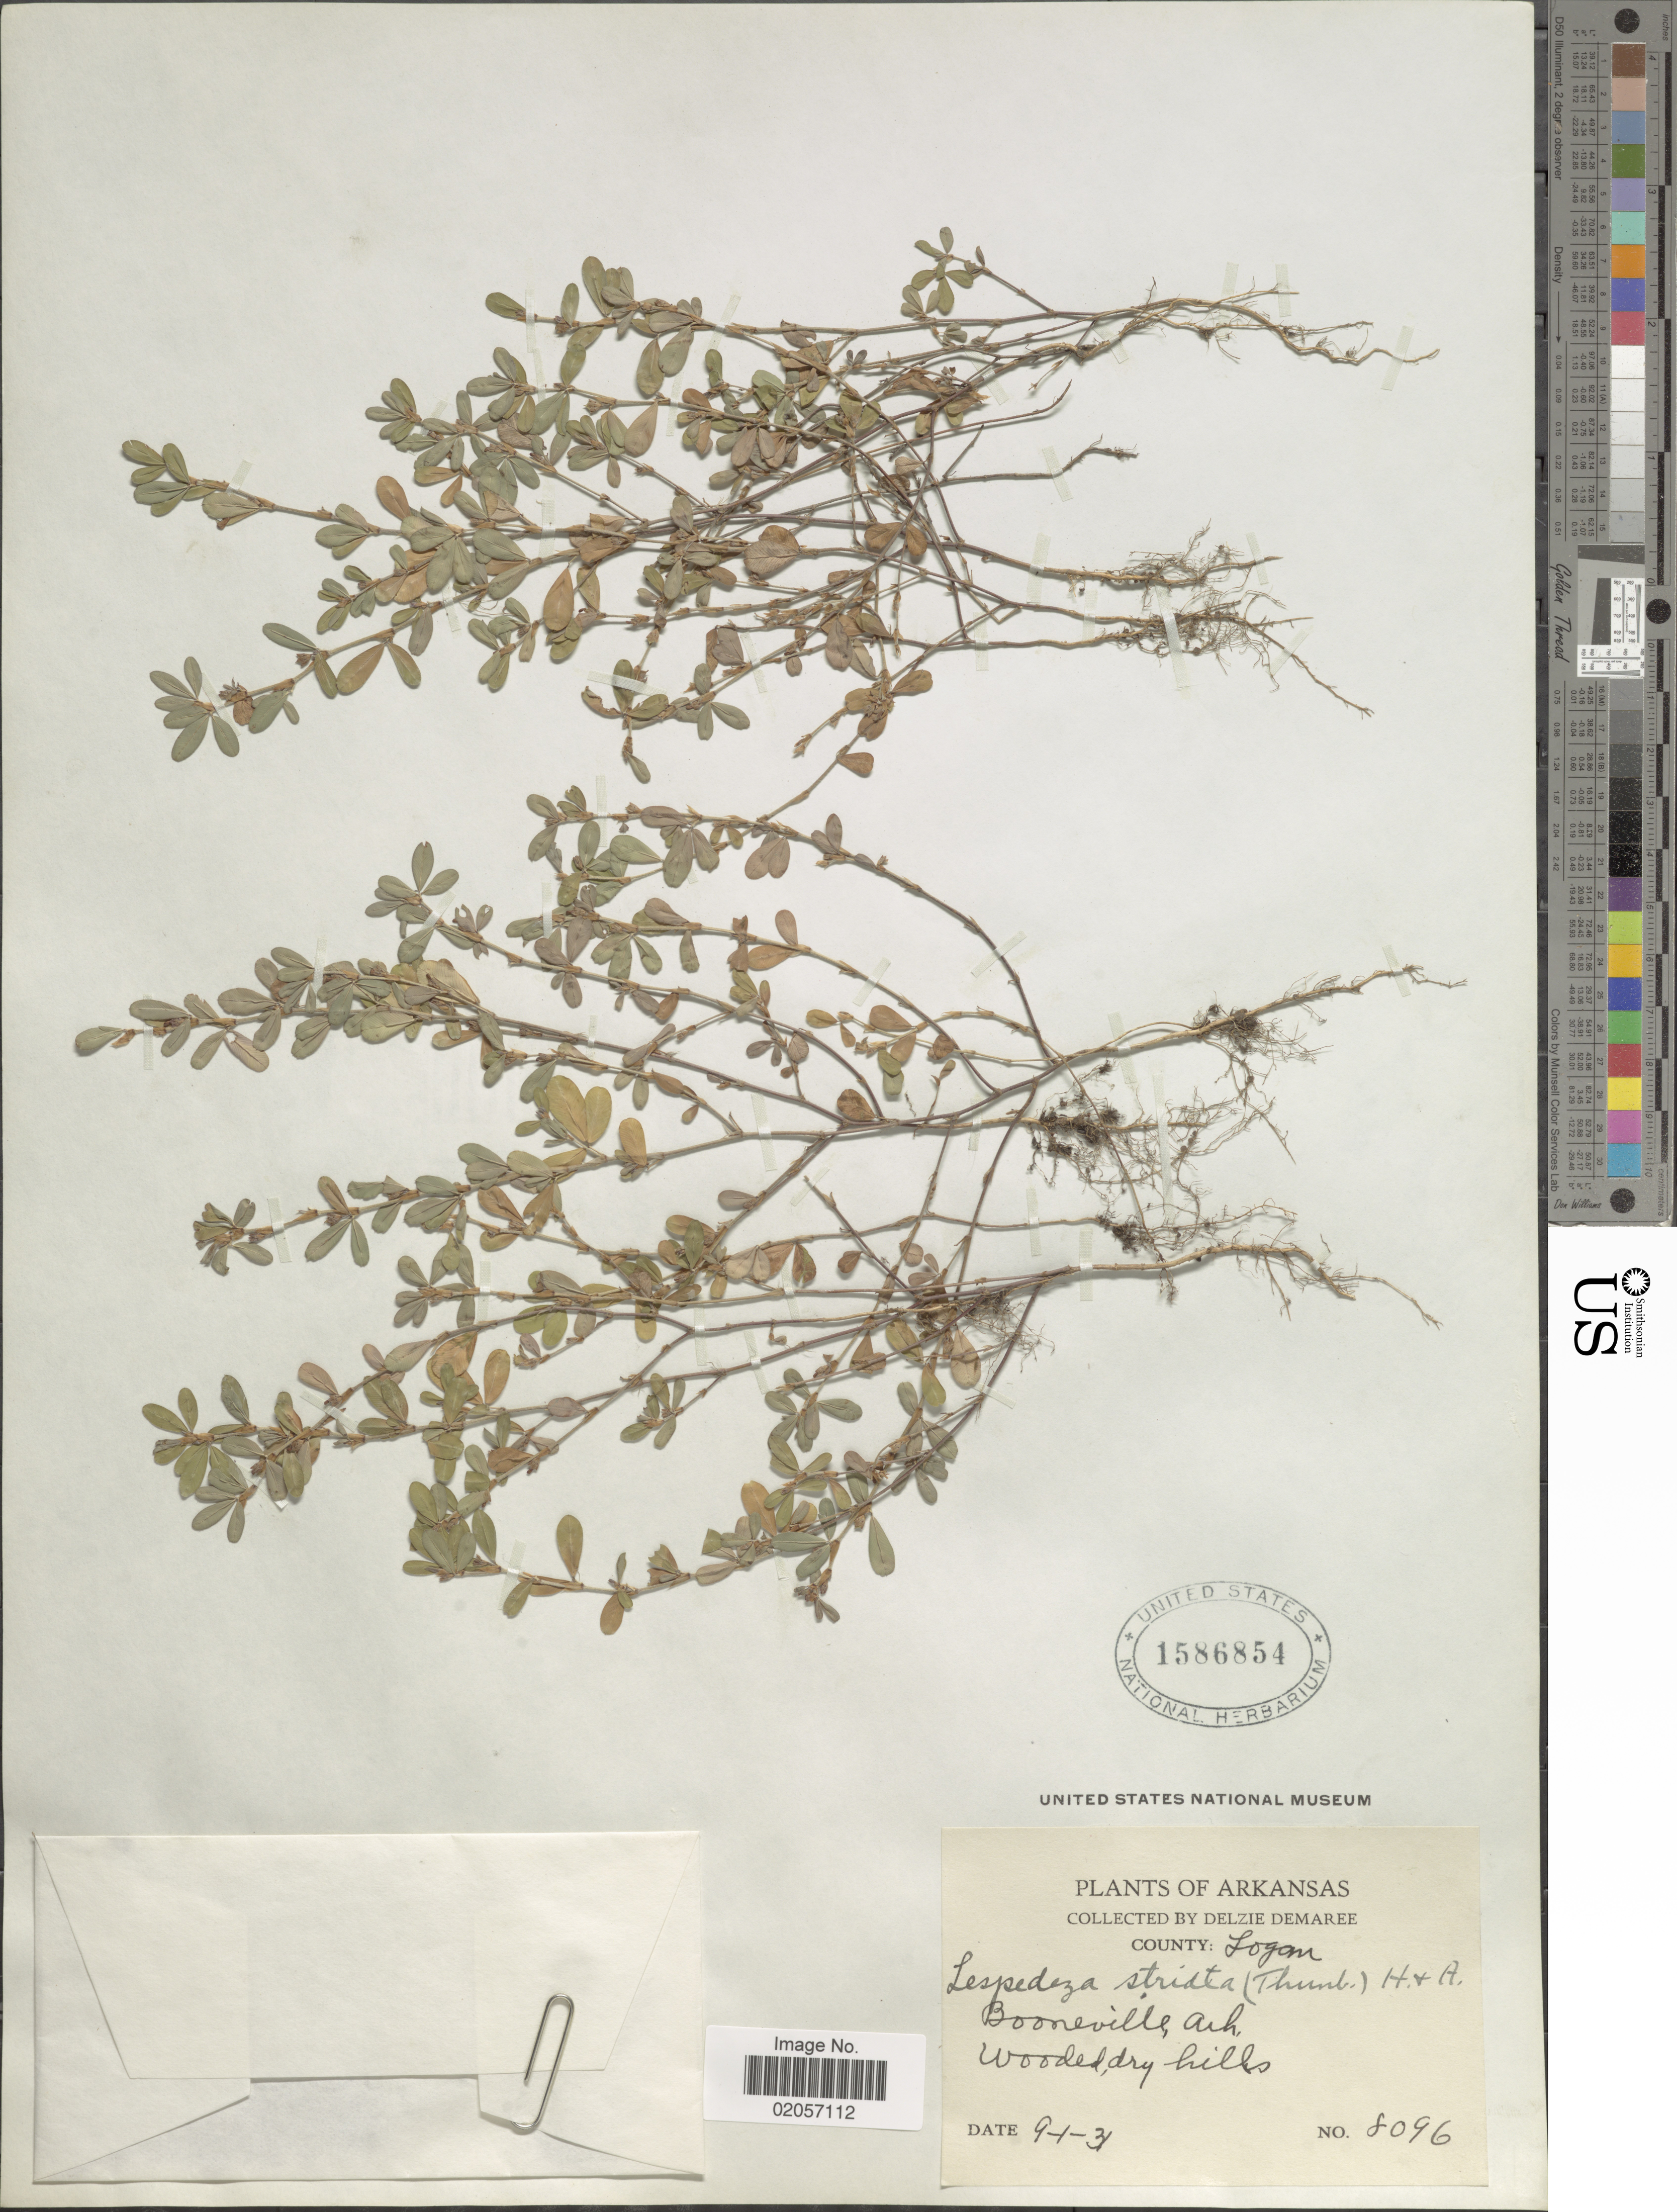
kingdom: Plantae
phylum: Tracheophyta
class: Magnoliopsida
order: Fabales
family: Fabaceae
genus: Kummerowia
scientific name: Kummerowia striata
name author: (Thunb.) Schindl.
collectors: D. Demaree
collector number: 8096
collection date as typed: Transcribed d/m/y: 1/9/31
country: United States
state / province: Arkansas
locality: County: Logan, Booneville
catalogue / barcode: US 1586854